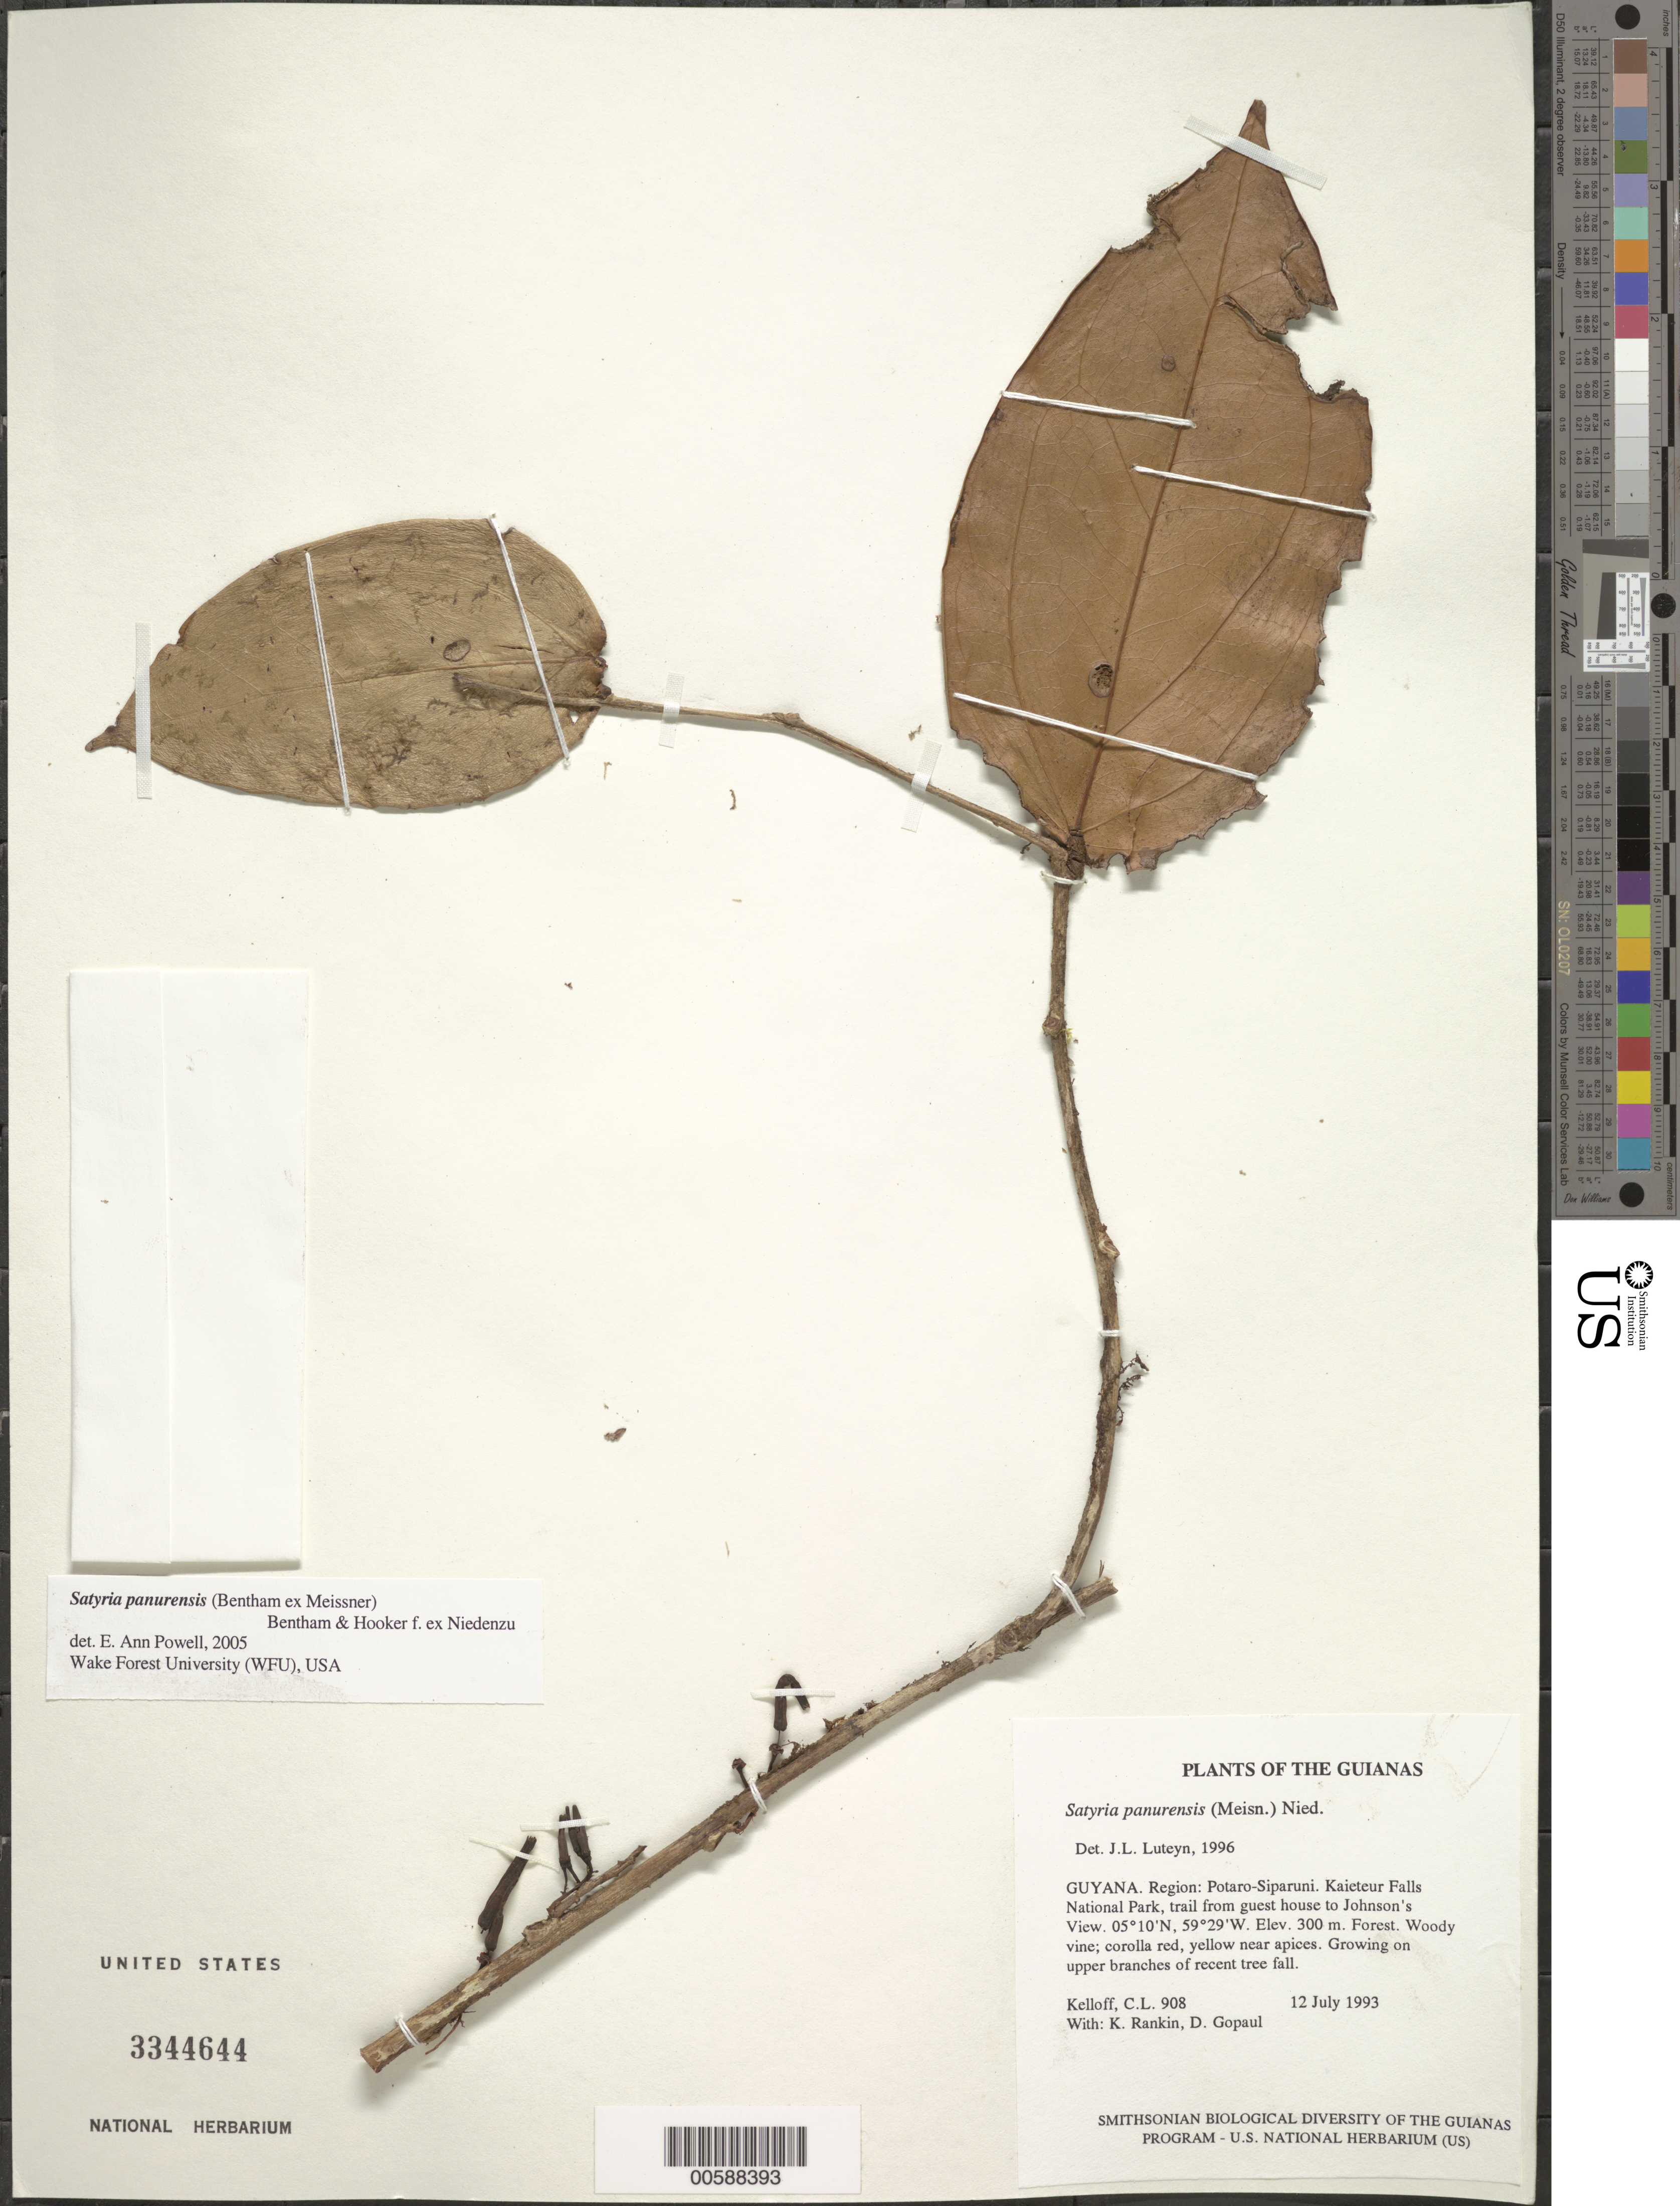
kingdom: Plantae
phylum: Tracheophyta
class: Magnoliopsida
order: Ericales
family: Ericaceae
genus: Satyria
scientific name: Satyria panurensis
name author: (Benth. ex Meisn.) Benth. & Hook. f. ex Nied.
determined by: Powell, E. A.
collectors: C. L. Kelloff, K. Rankin & D. Gopaul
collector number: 908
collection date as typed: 12 July 1993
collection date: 1993-07-12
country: Guyana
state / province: Potaro-Siparuni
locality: Kaieteur Falls National Park, trail from guest house to Johnson's View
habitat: Forest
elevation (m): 300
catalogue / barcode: US 3344644